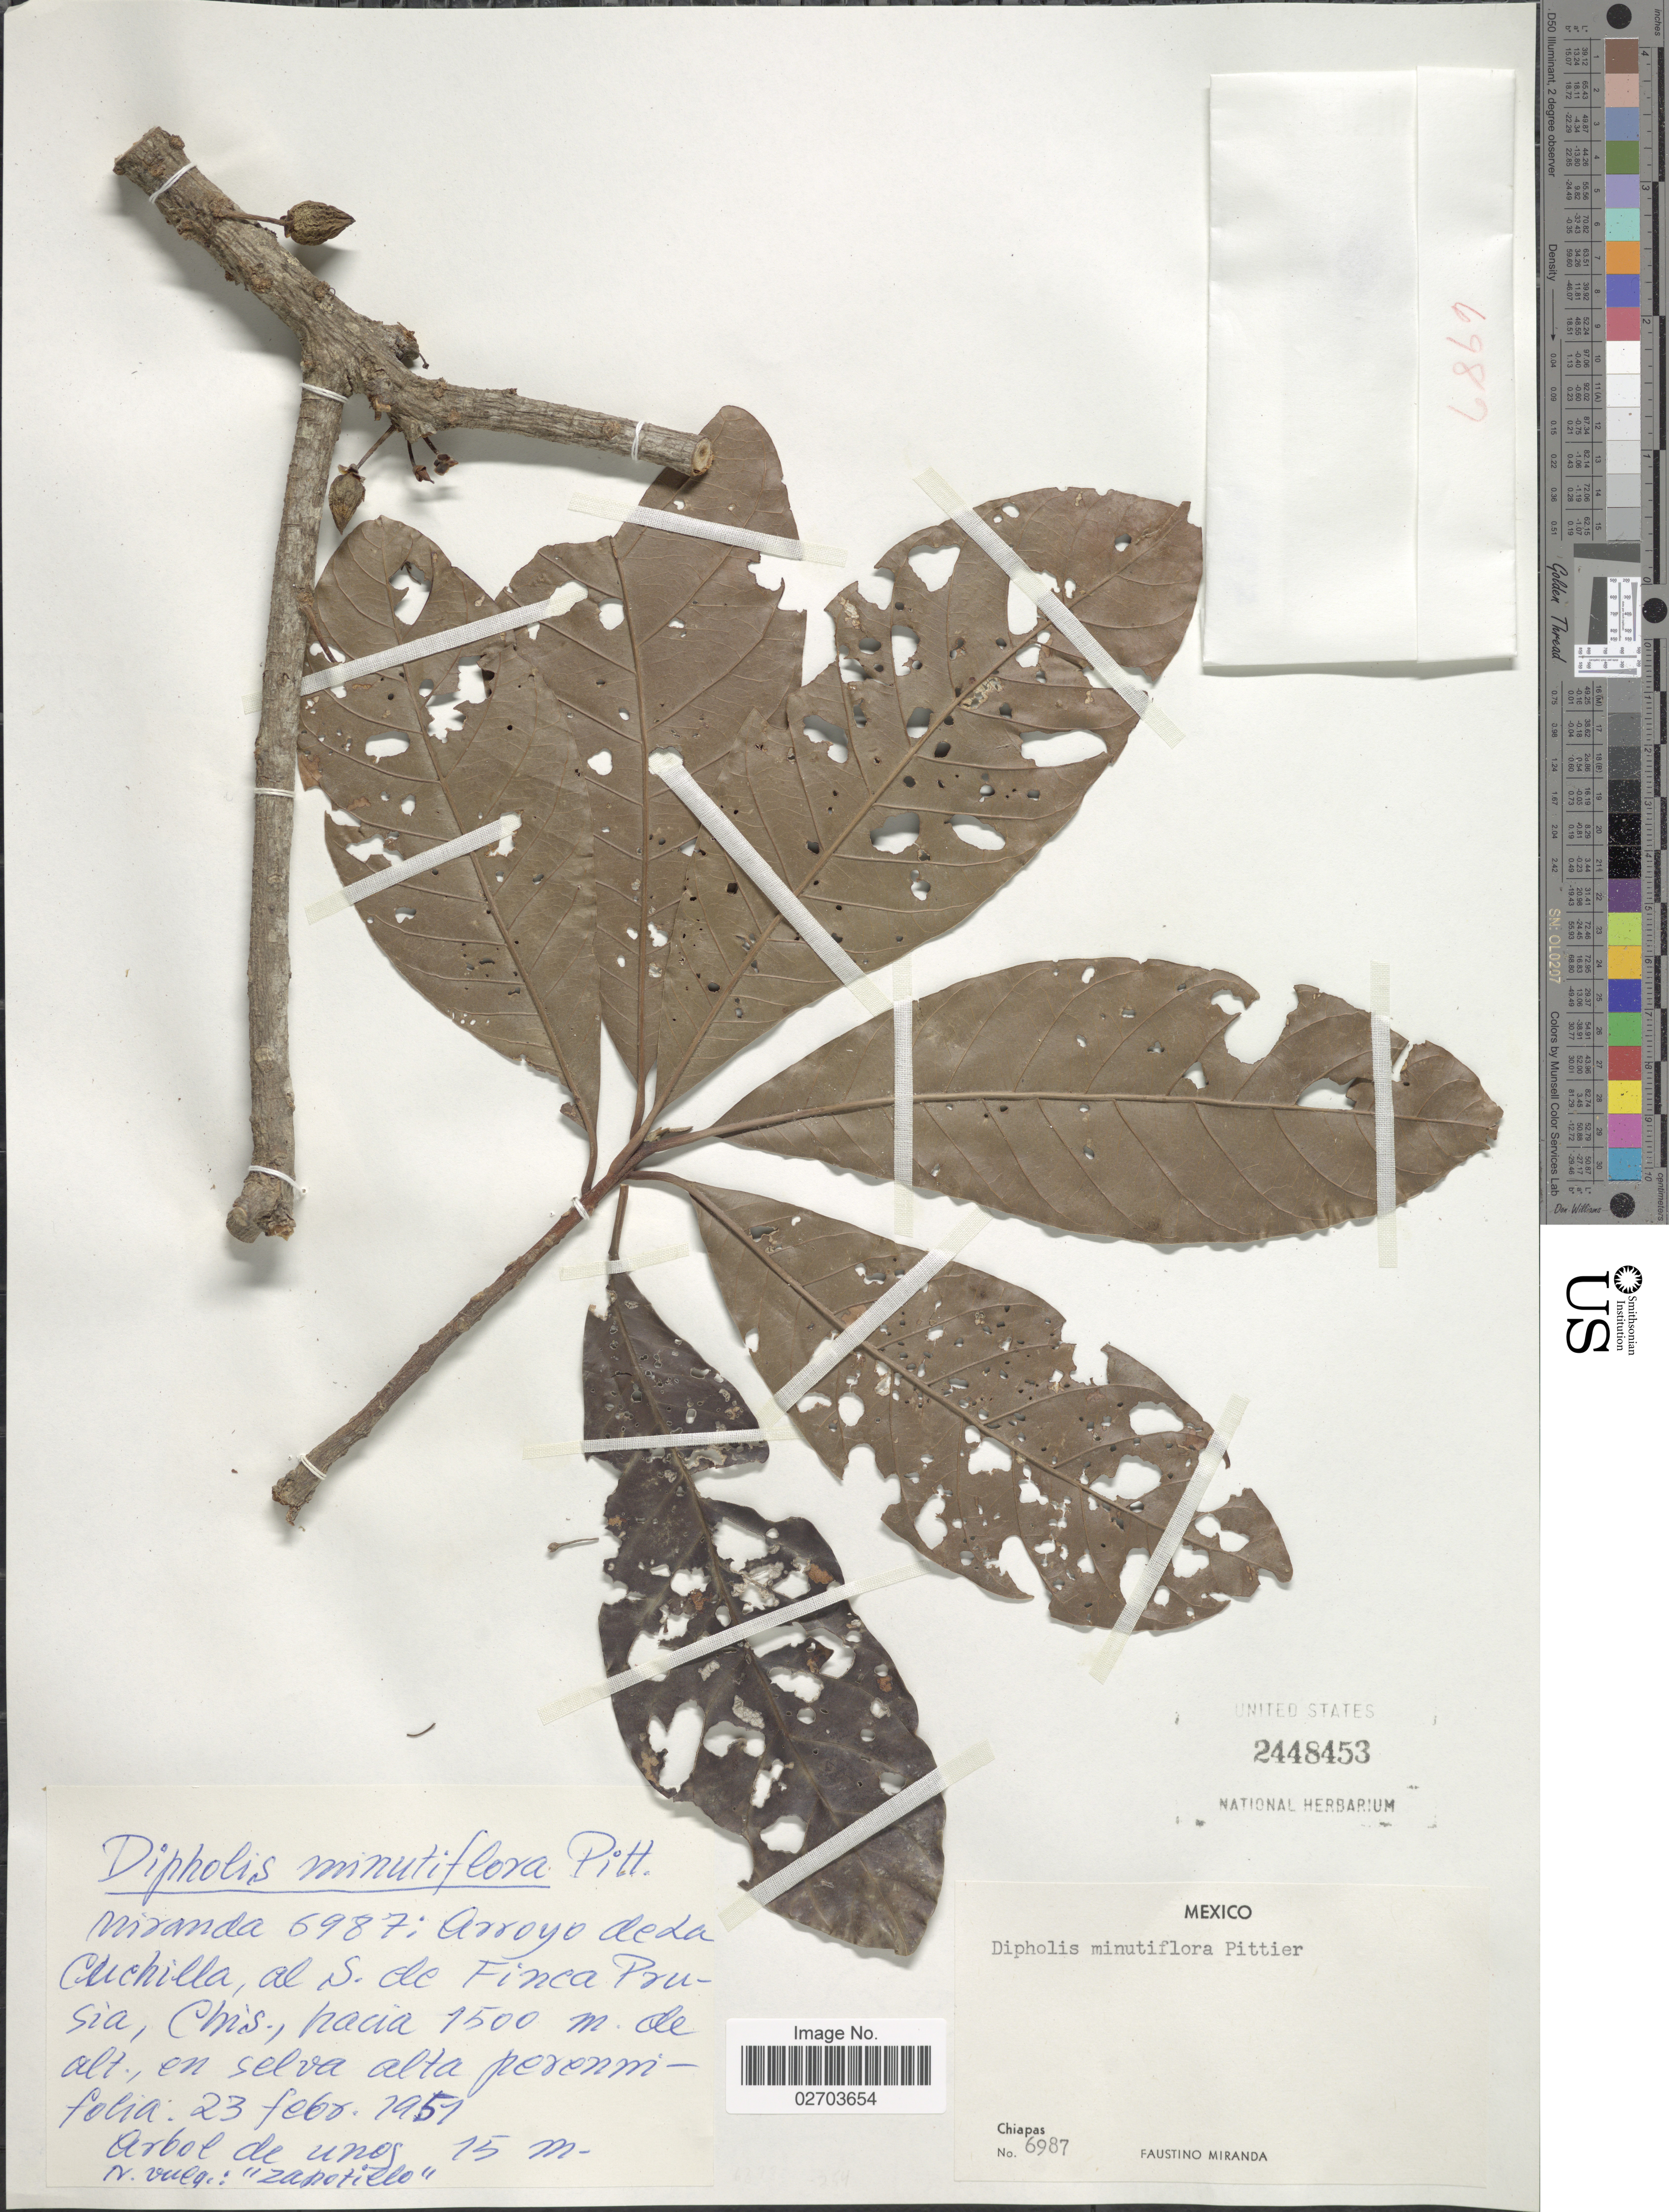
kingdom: Plantae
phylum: Tracheophyta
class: Magnoliopsida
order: Ericales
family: Sapotaceae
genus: Sideroxylon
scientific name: Sideroxylon portoricense subsp. minutiflorum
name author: (Pittier) T.D. Penn.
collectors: F. Miranda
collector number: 6987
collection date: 1951-02-23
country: Mexico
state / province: Chiapas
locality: Arroyo de la Cuchilla, al S. de Finca Prusia.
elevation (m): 1500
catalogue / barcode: US 2448453